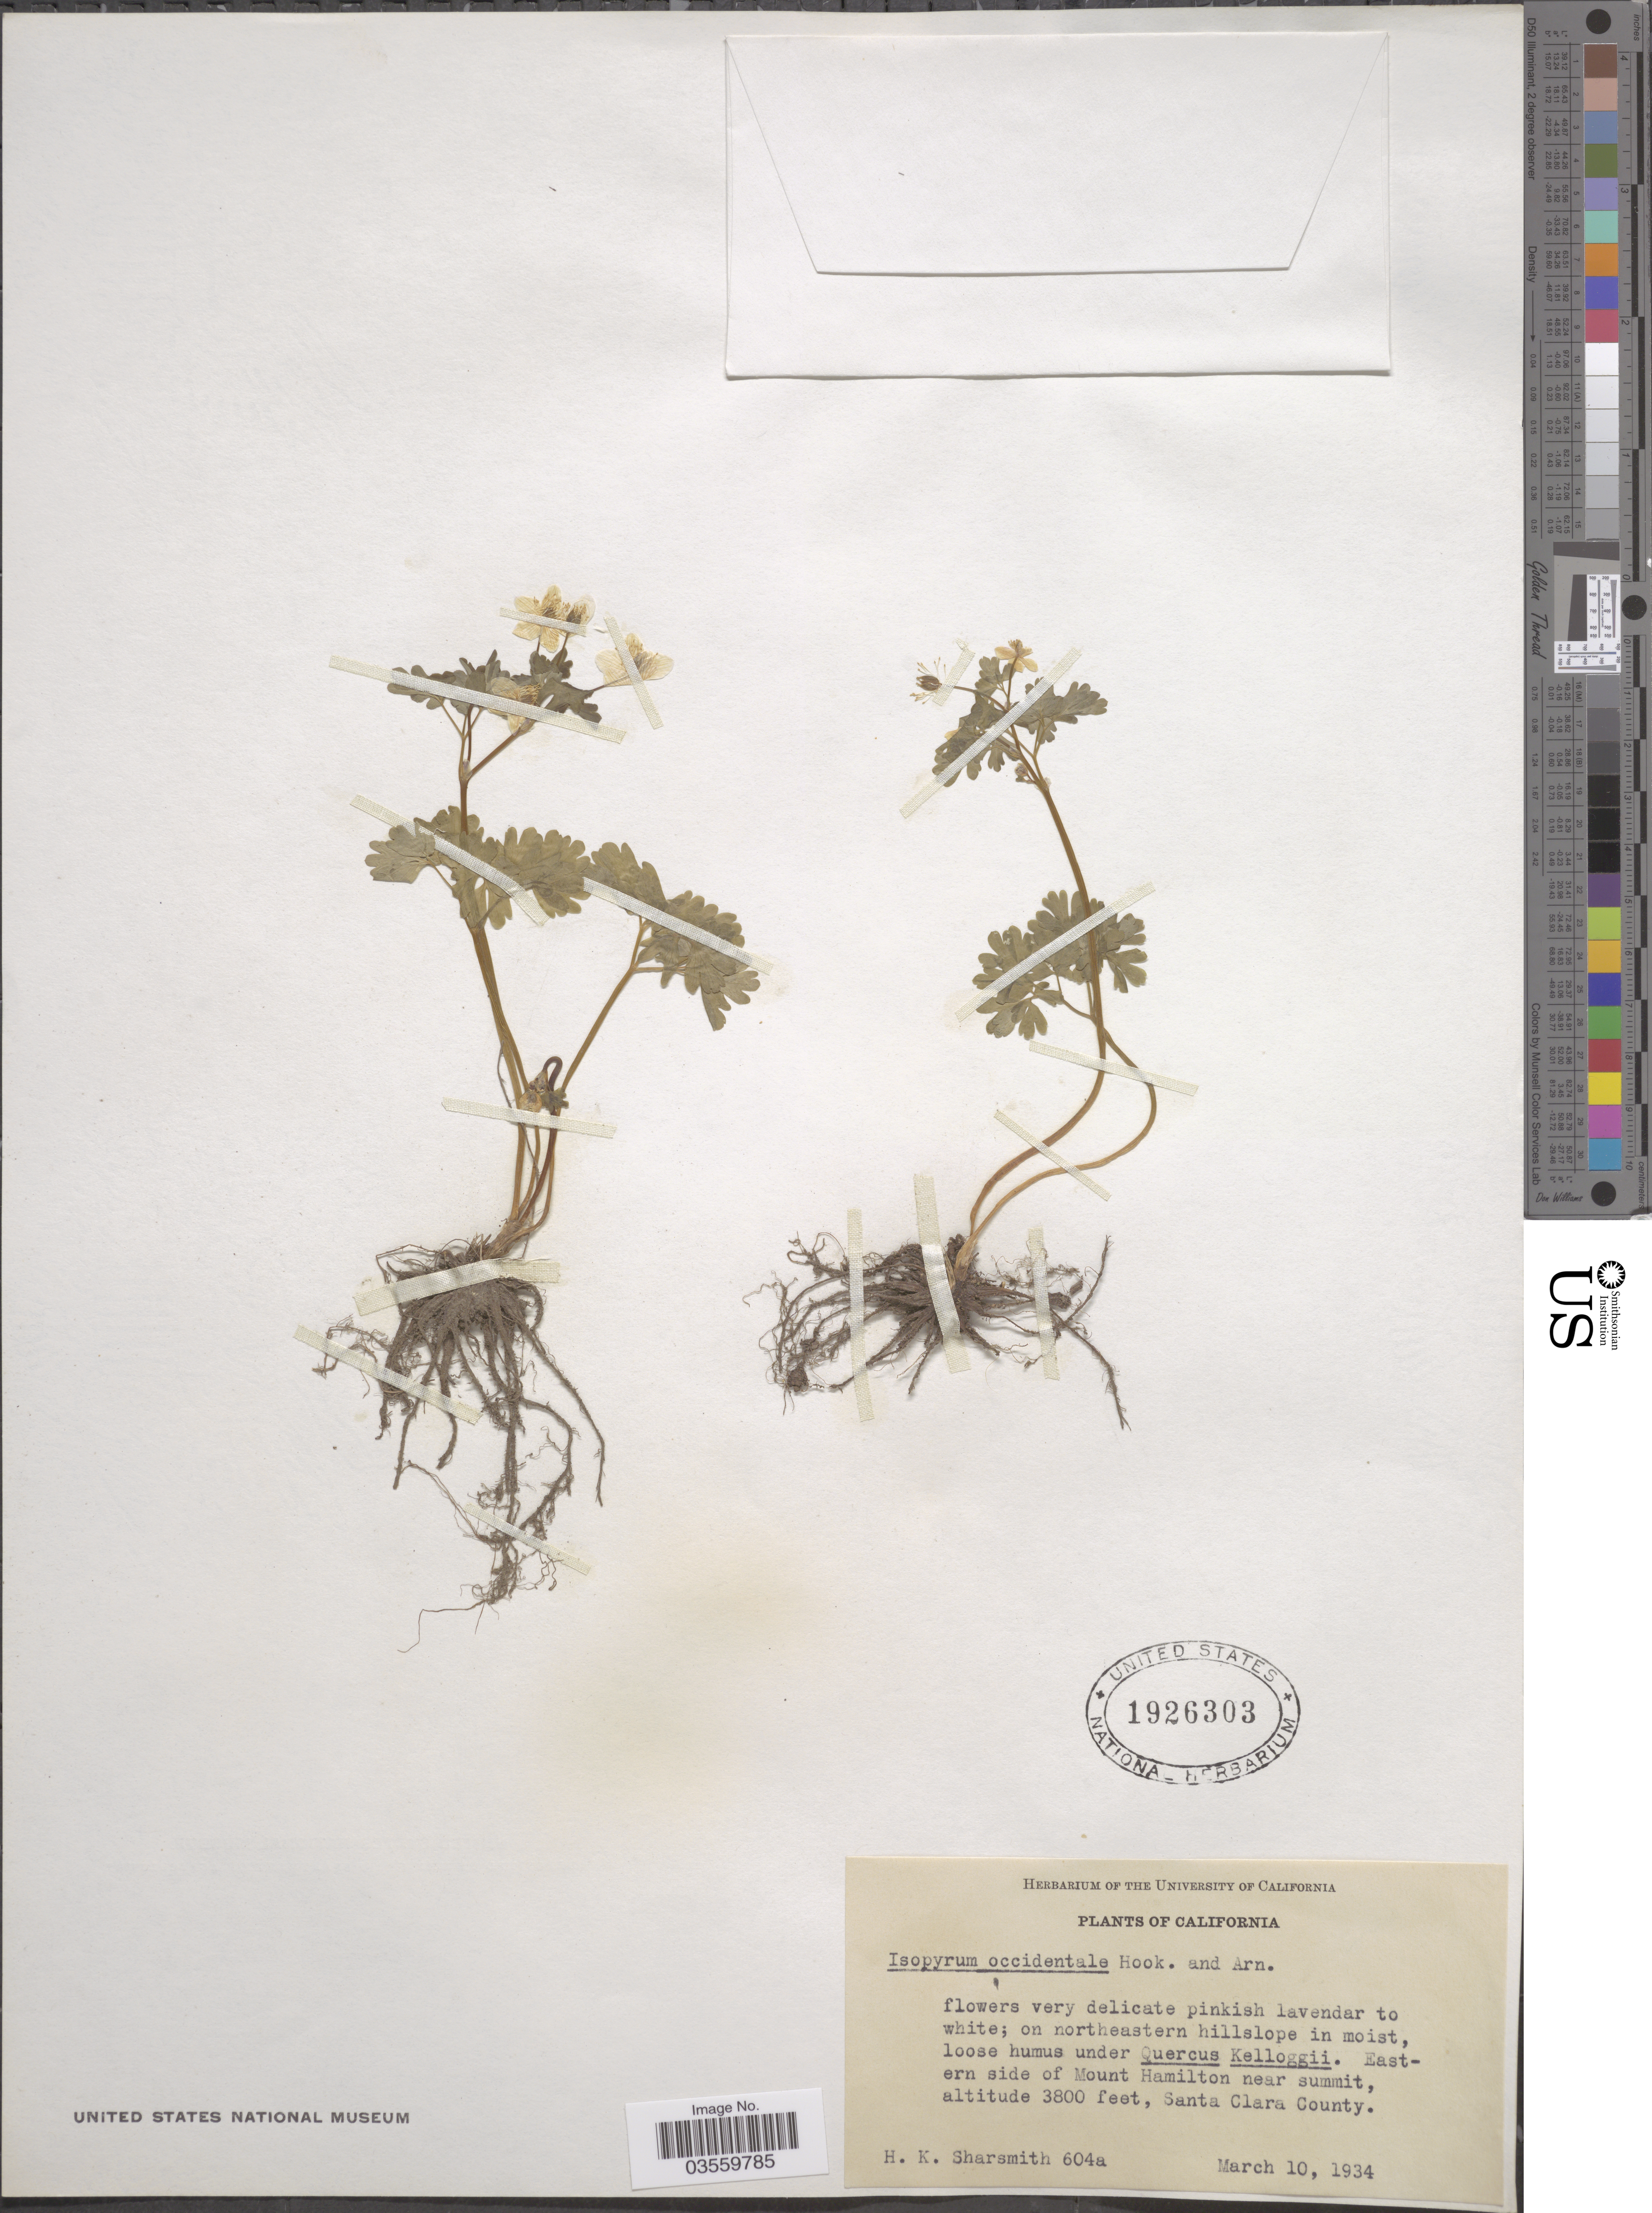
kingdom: Plantae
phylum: Tracheophyta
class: Magnoliopsida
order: Ranunculales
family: Ranunculaceae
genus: Enemion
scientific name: Enemion occidentale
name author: (Hook. & Arn.) J.R. Drumm. & Hutch.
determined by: Strong, Mark T., (BOT), Smithsonian Institution - National Museum of Natural History (UNITED STATES)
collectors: H. Sharsmith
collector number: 604a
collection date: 1934-03-10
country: United States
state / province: California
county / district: Santa Clara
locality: Eastern side of Mount Hamilton near summit, Santa Clara County.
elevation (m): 1158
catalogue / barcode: US 1926303